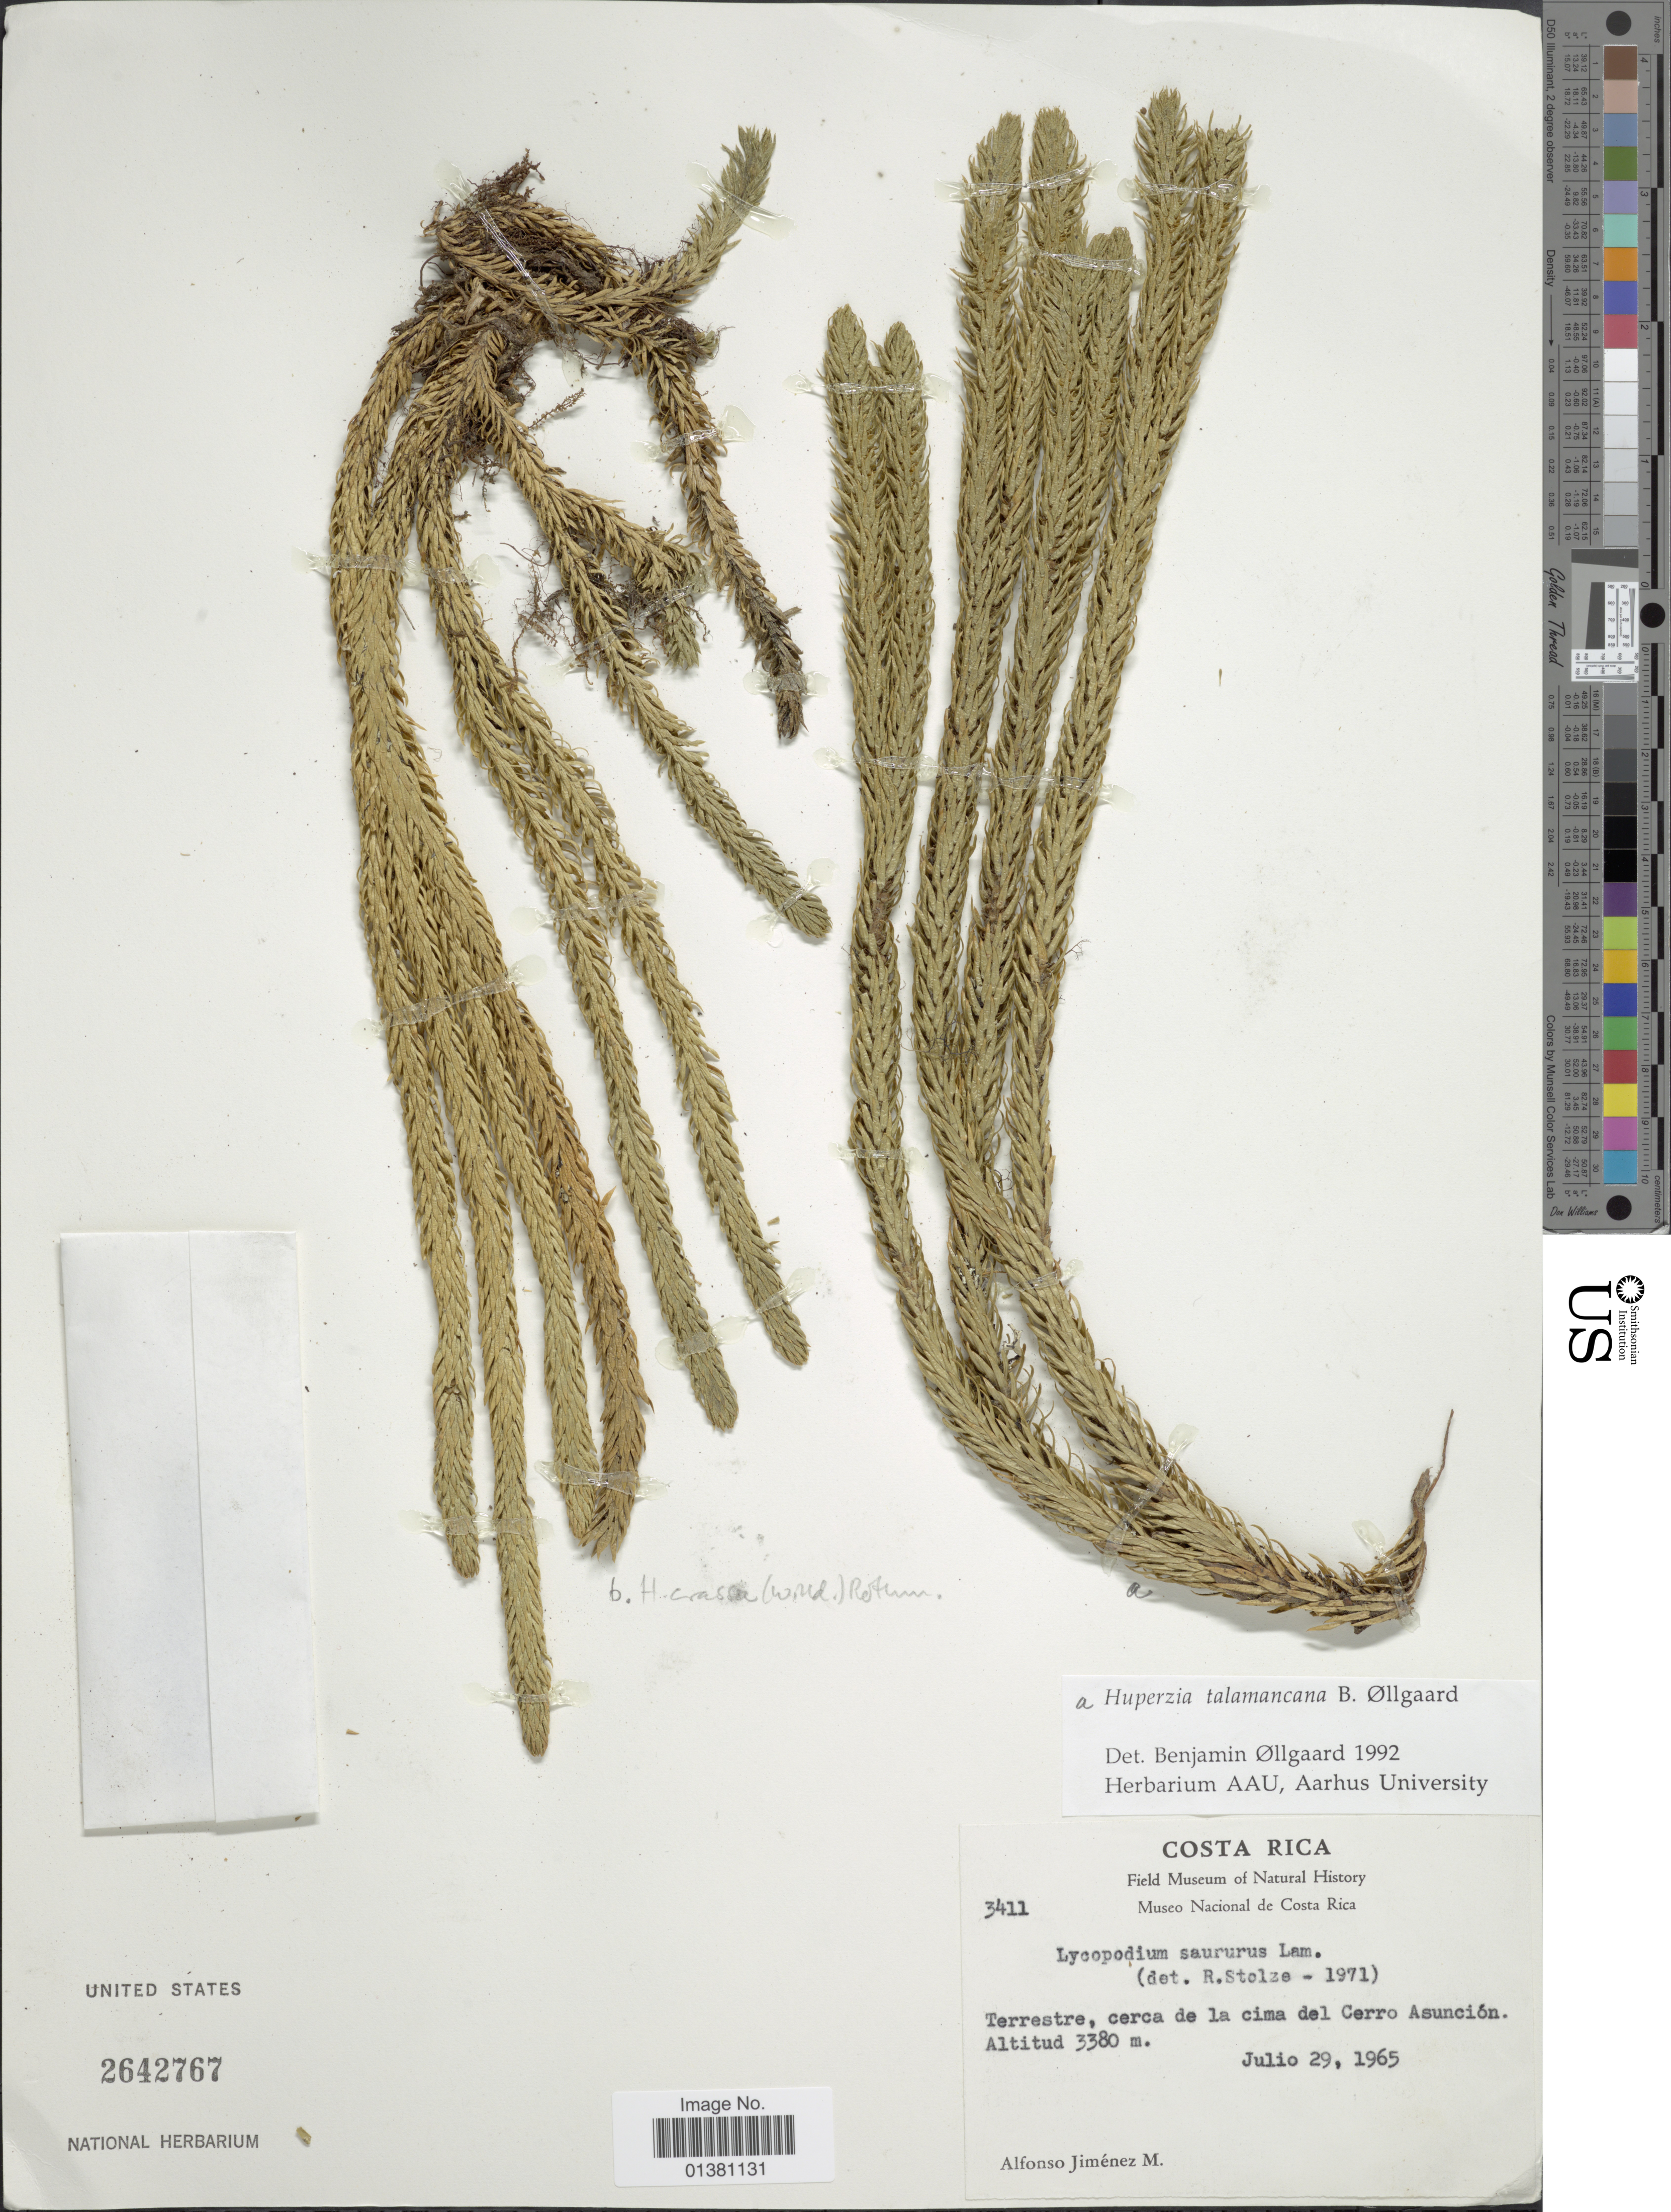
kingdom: Plantae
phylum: Tracheophyta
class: Lycopodiopsida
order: Lycopodiales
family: Lycopodiaceae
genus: Phlegmariurus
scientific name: Phlegmariurus talamancanus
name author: (B. Øllg.) B. Øllg.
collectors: A. Jimenez M.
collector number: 3411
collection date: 1965-07-29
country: Costa Rica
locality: Terrestre, cerca de la cima del cerro Asunción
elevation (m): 3380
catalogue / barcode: US 2642767